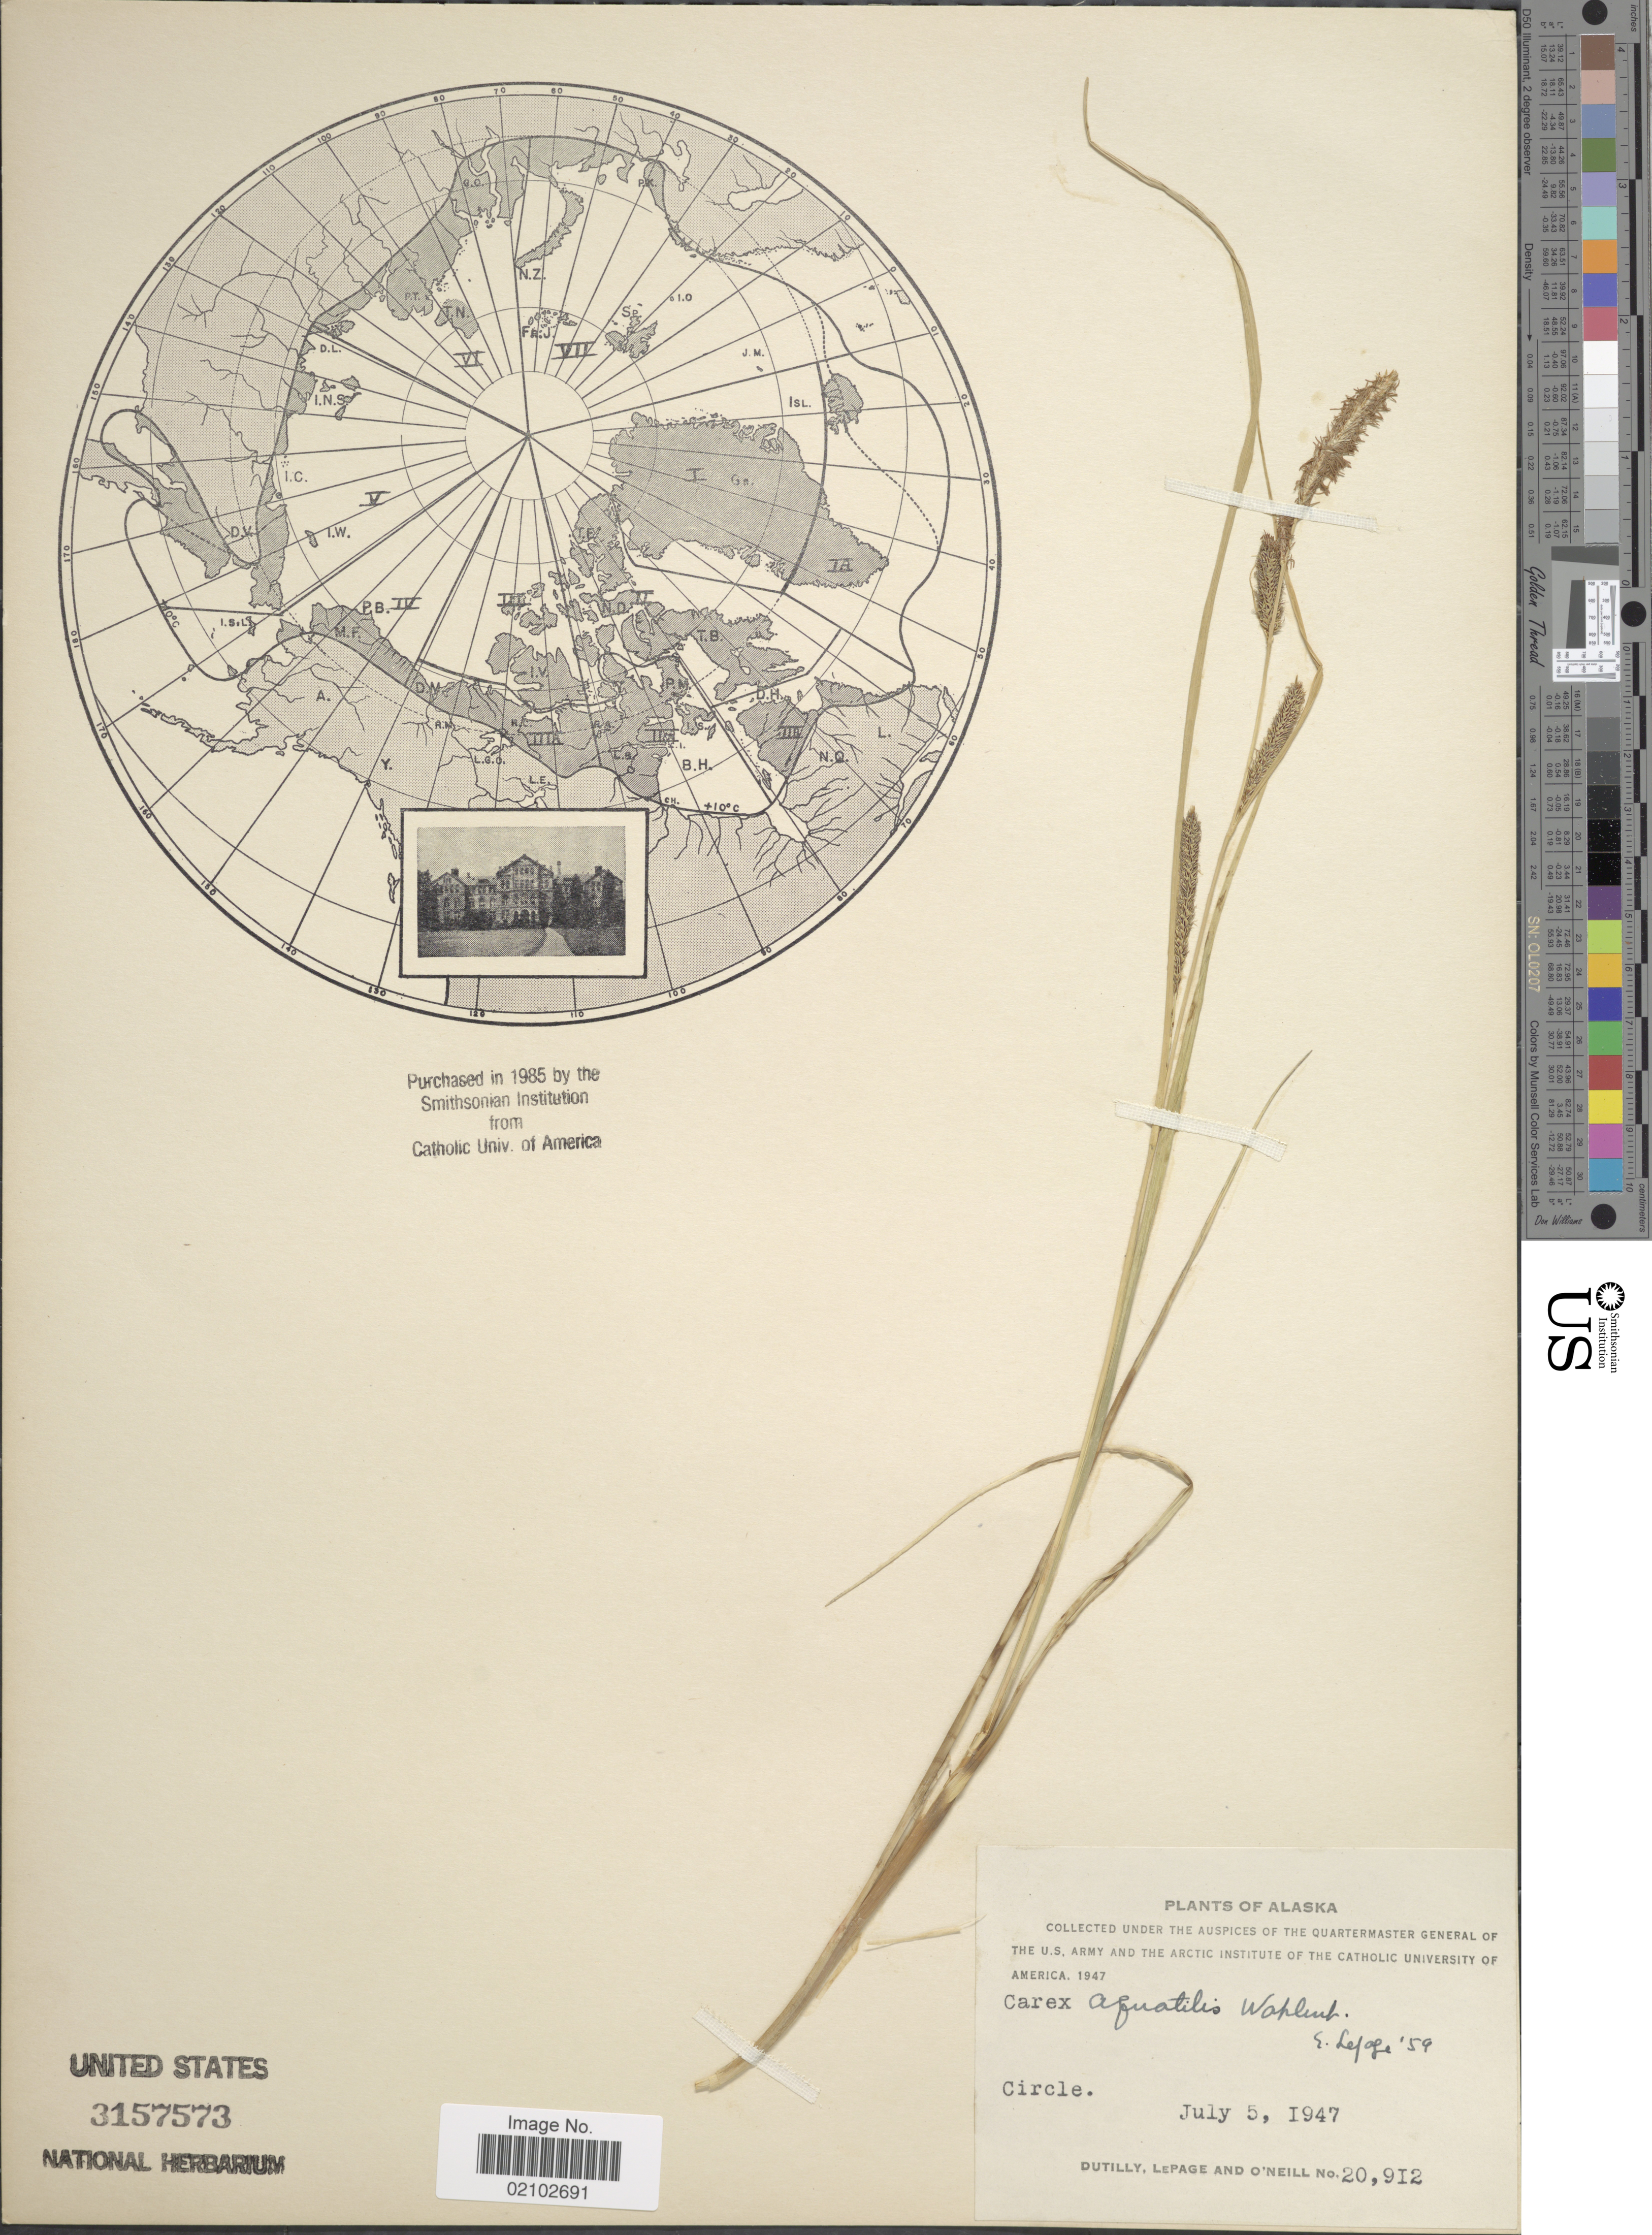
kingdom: Plantae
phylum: Tracheophyta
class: Liliopsida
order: Poales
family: Cyperaceae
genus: Carex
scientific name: Carex aquatilis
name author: Wahlenb.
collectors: -. Dutilly, -. LePage & -. O'Neill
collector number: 20912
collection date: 1947-07-05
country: United States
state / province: Alaska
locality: Circle.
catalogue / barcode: US 3157573